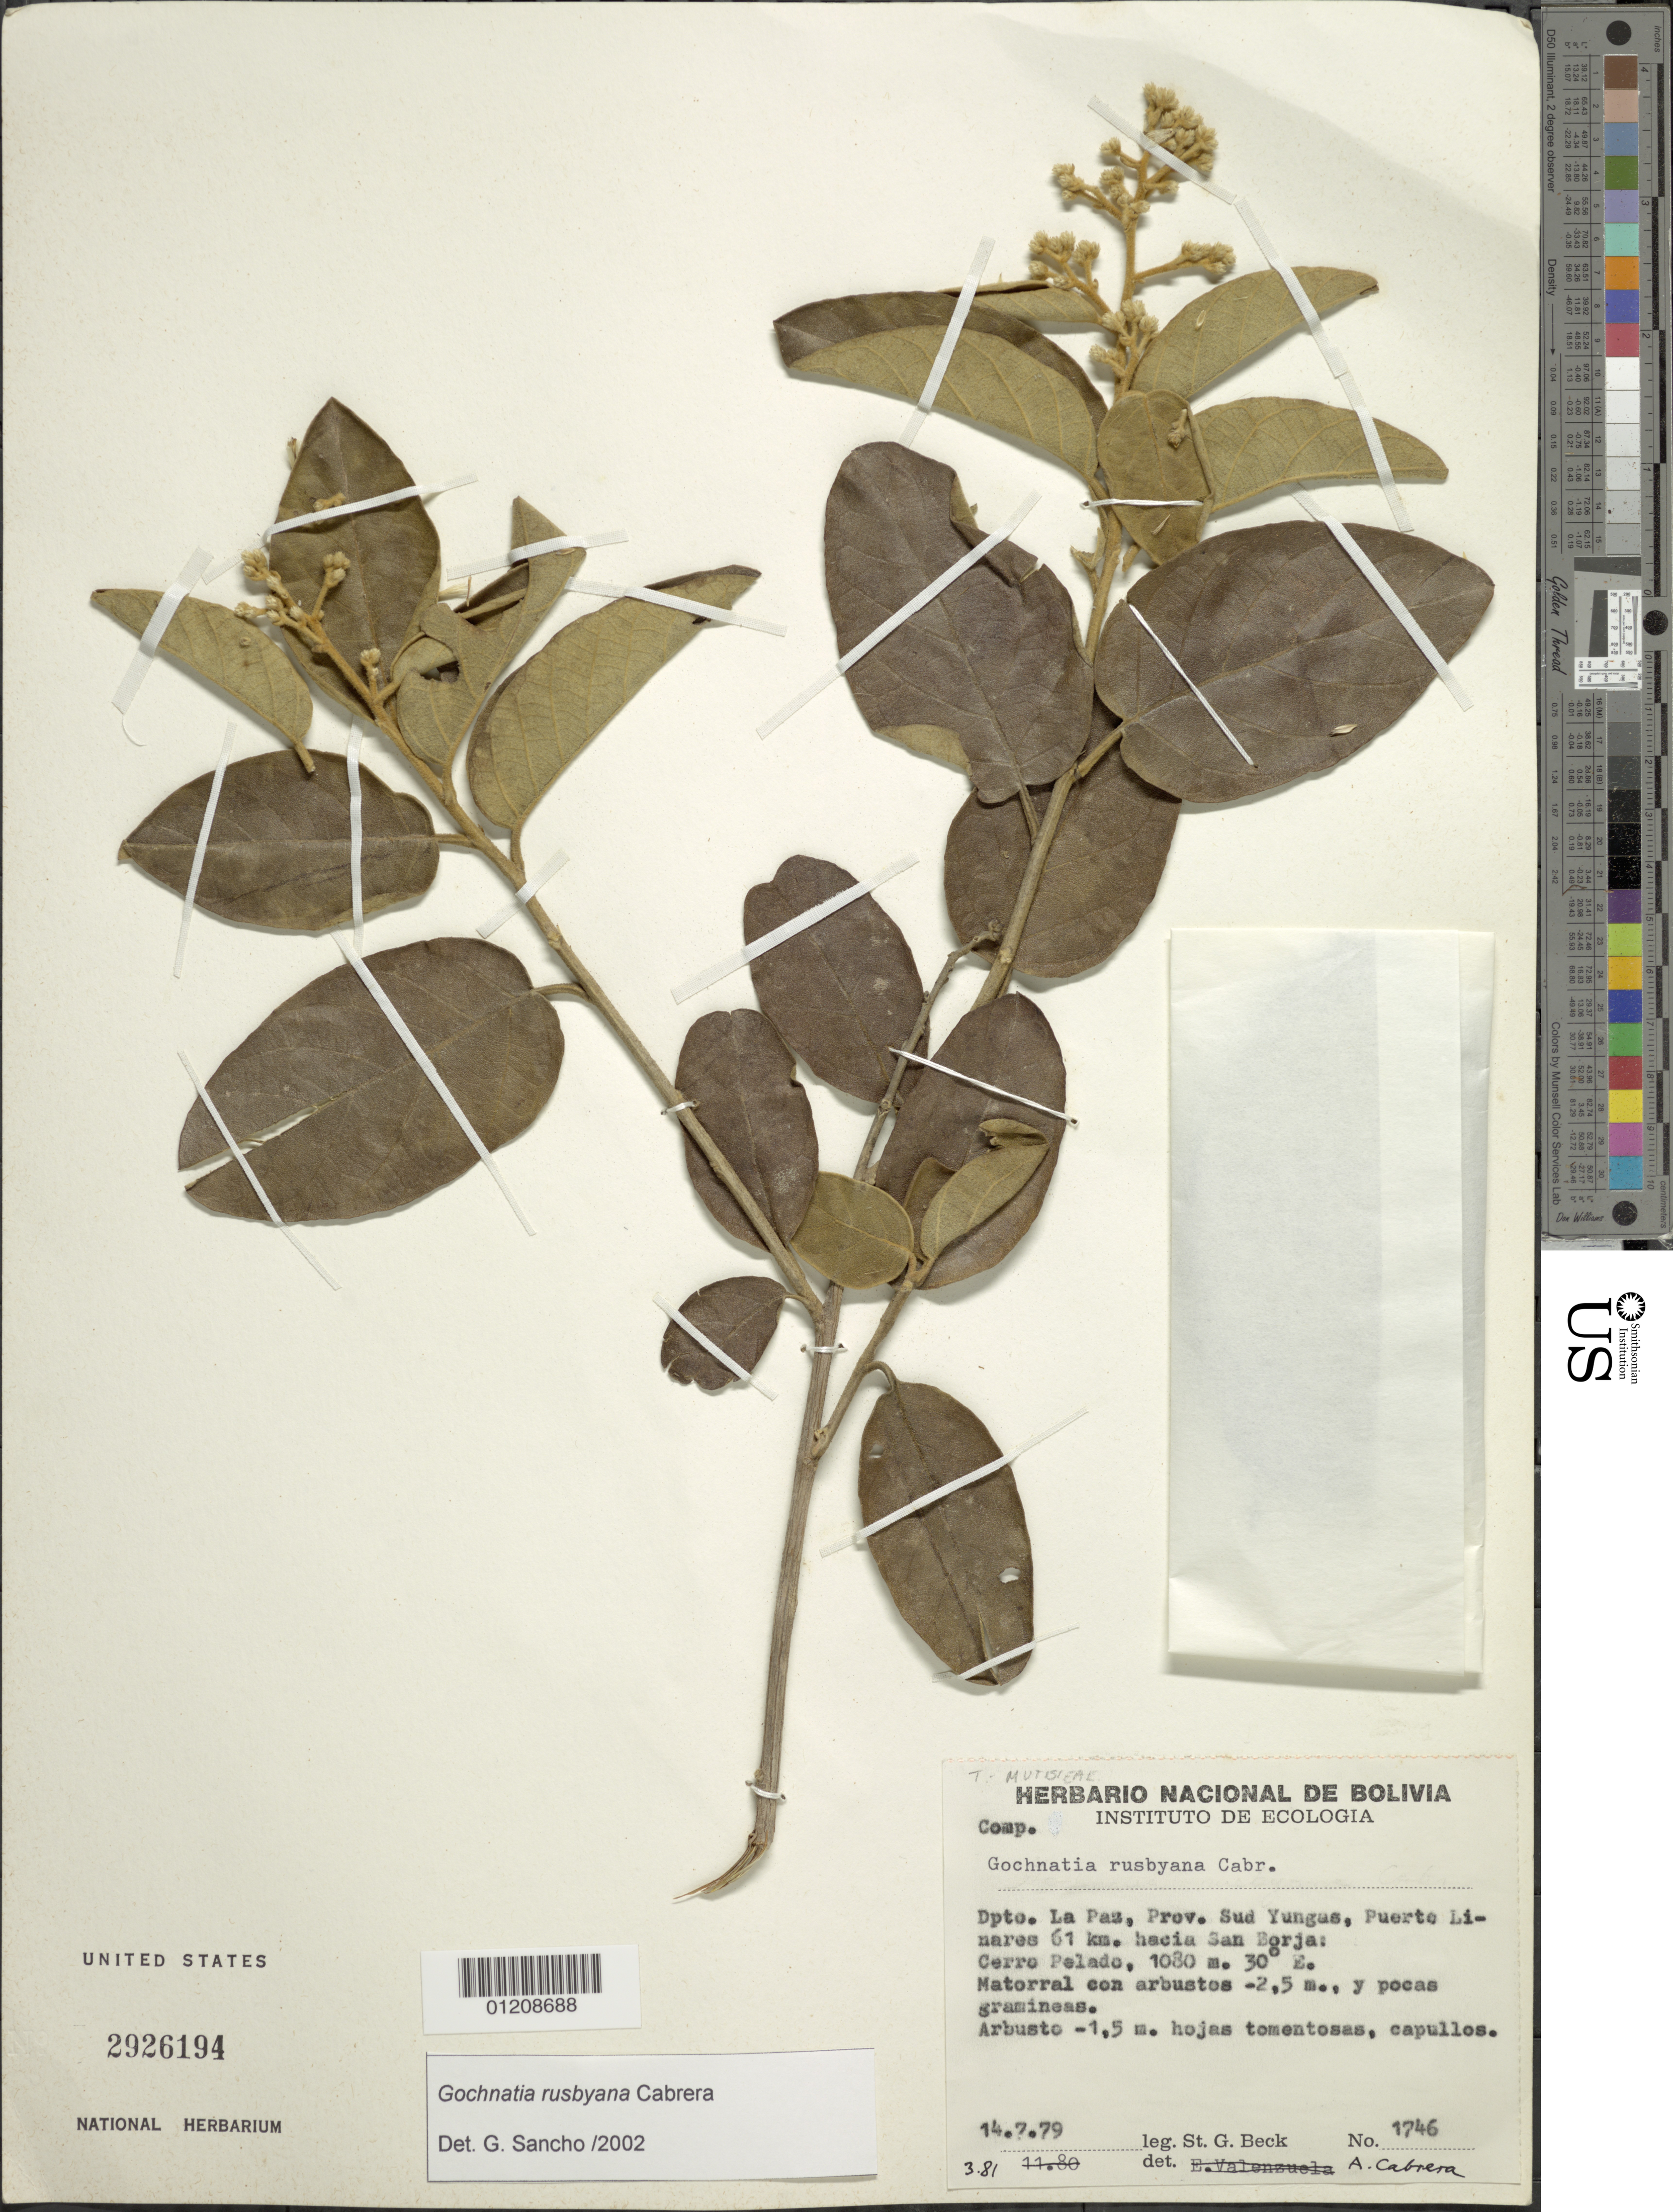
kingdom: Plantae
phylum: Tracheophyta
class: Magnoliopsida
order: Asterales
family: Asteraceae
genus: Moquiniastrum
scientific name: Moquiniastrum bolivianum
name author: (Rusby) G. Sancho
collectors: S. G. Beck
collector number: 1746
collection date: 1979-07-14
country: Bolivia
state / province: La Paz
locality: Prov. Sud Yungas, Puerto Linares 61 km hacia San Borja: Cerro Pelado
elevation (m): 1080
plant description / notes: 30 E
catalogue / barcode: US 2926194